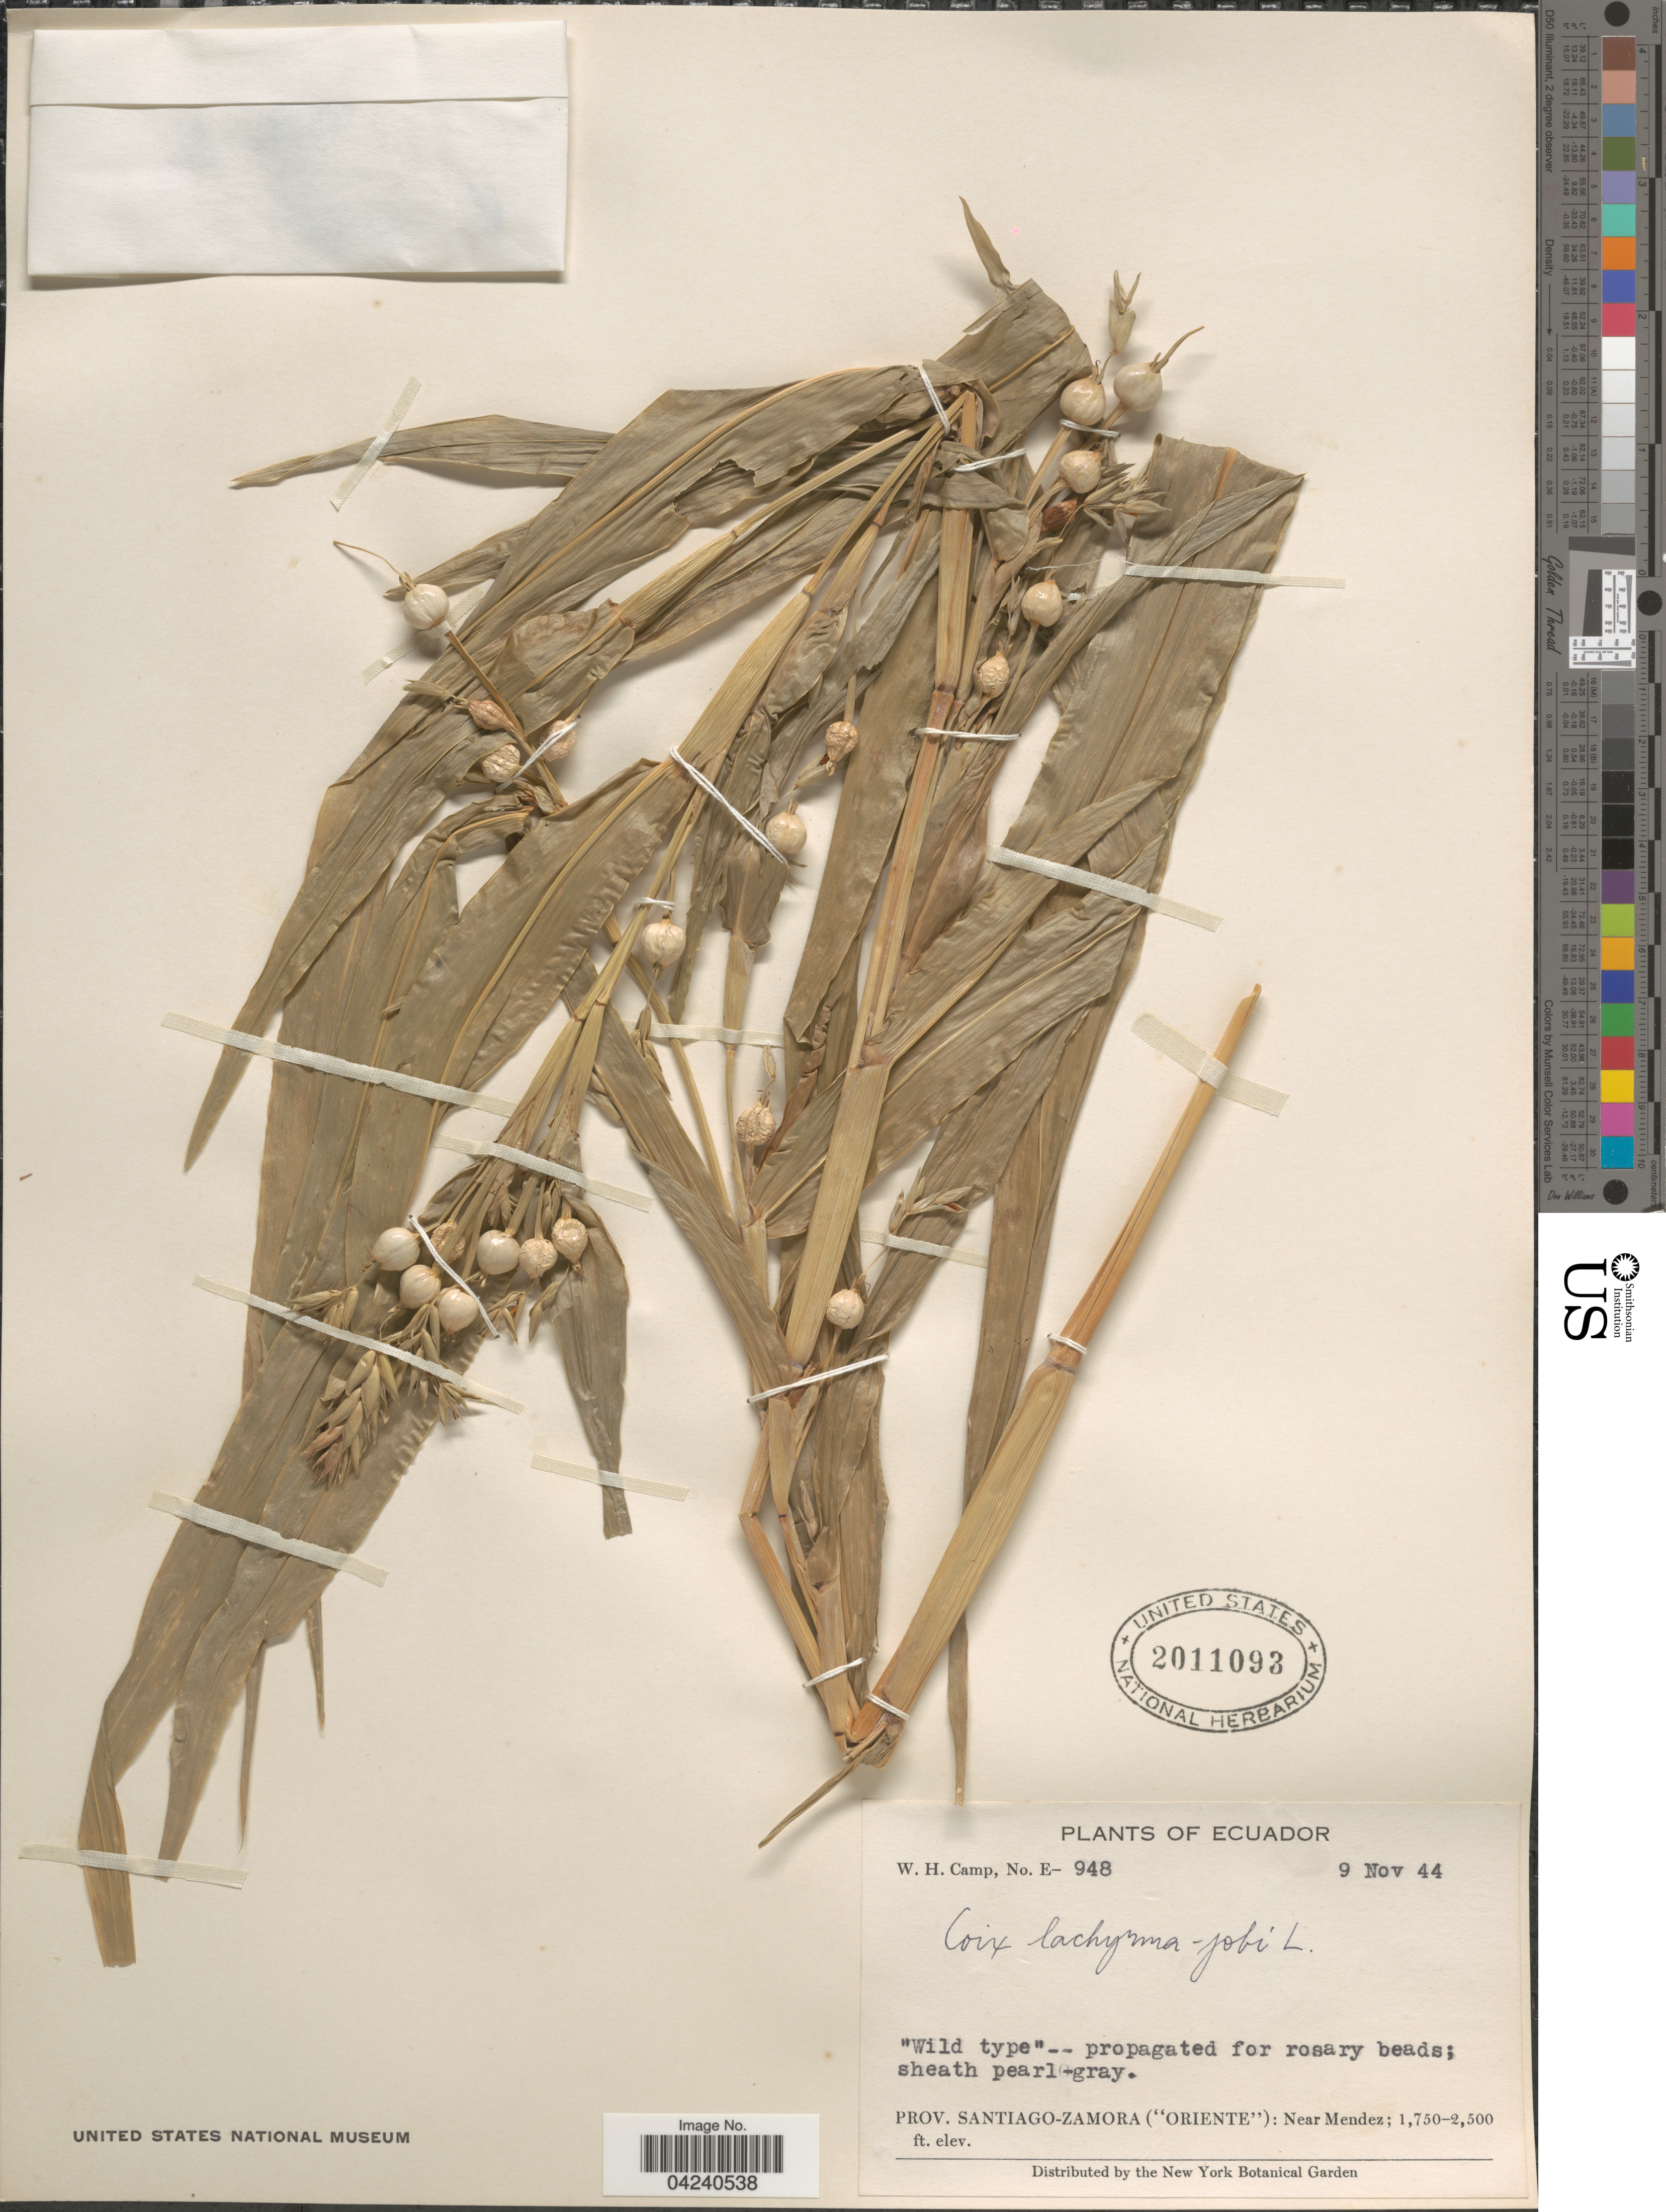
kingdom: Plantae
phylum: Tracheophyta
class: Liliopsida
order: Poales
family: Poaceae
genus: Coix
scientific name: Coix lacryma-jobi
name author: L.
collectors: W. H. Camp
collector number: E-948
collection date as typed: Transcribed d/m/y: 9/11/44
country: Ecuador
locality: Prov. Santiago-Zamora ("Oriente"): Near Mendez.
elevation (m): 533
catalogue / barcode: US 2011093